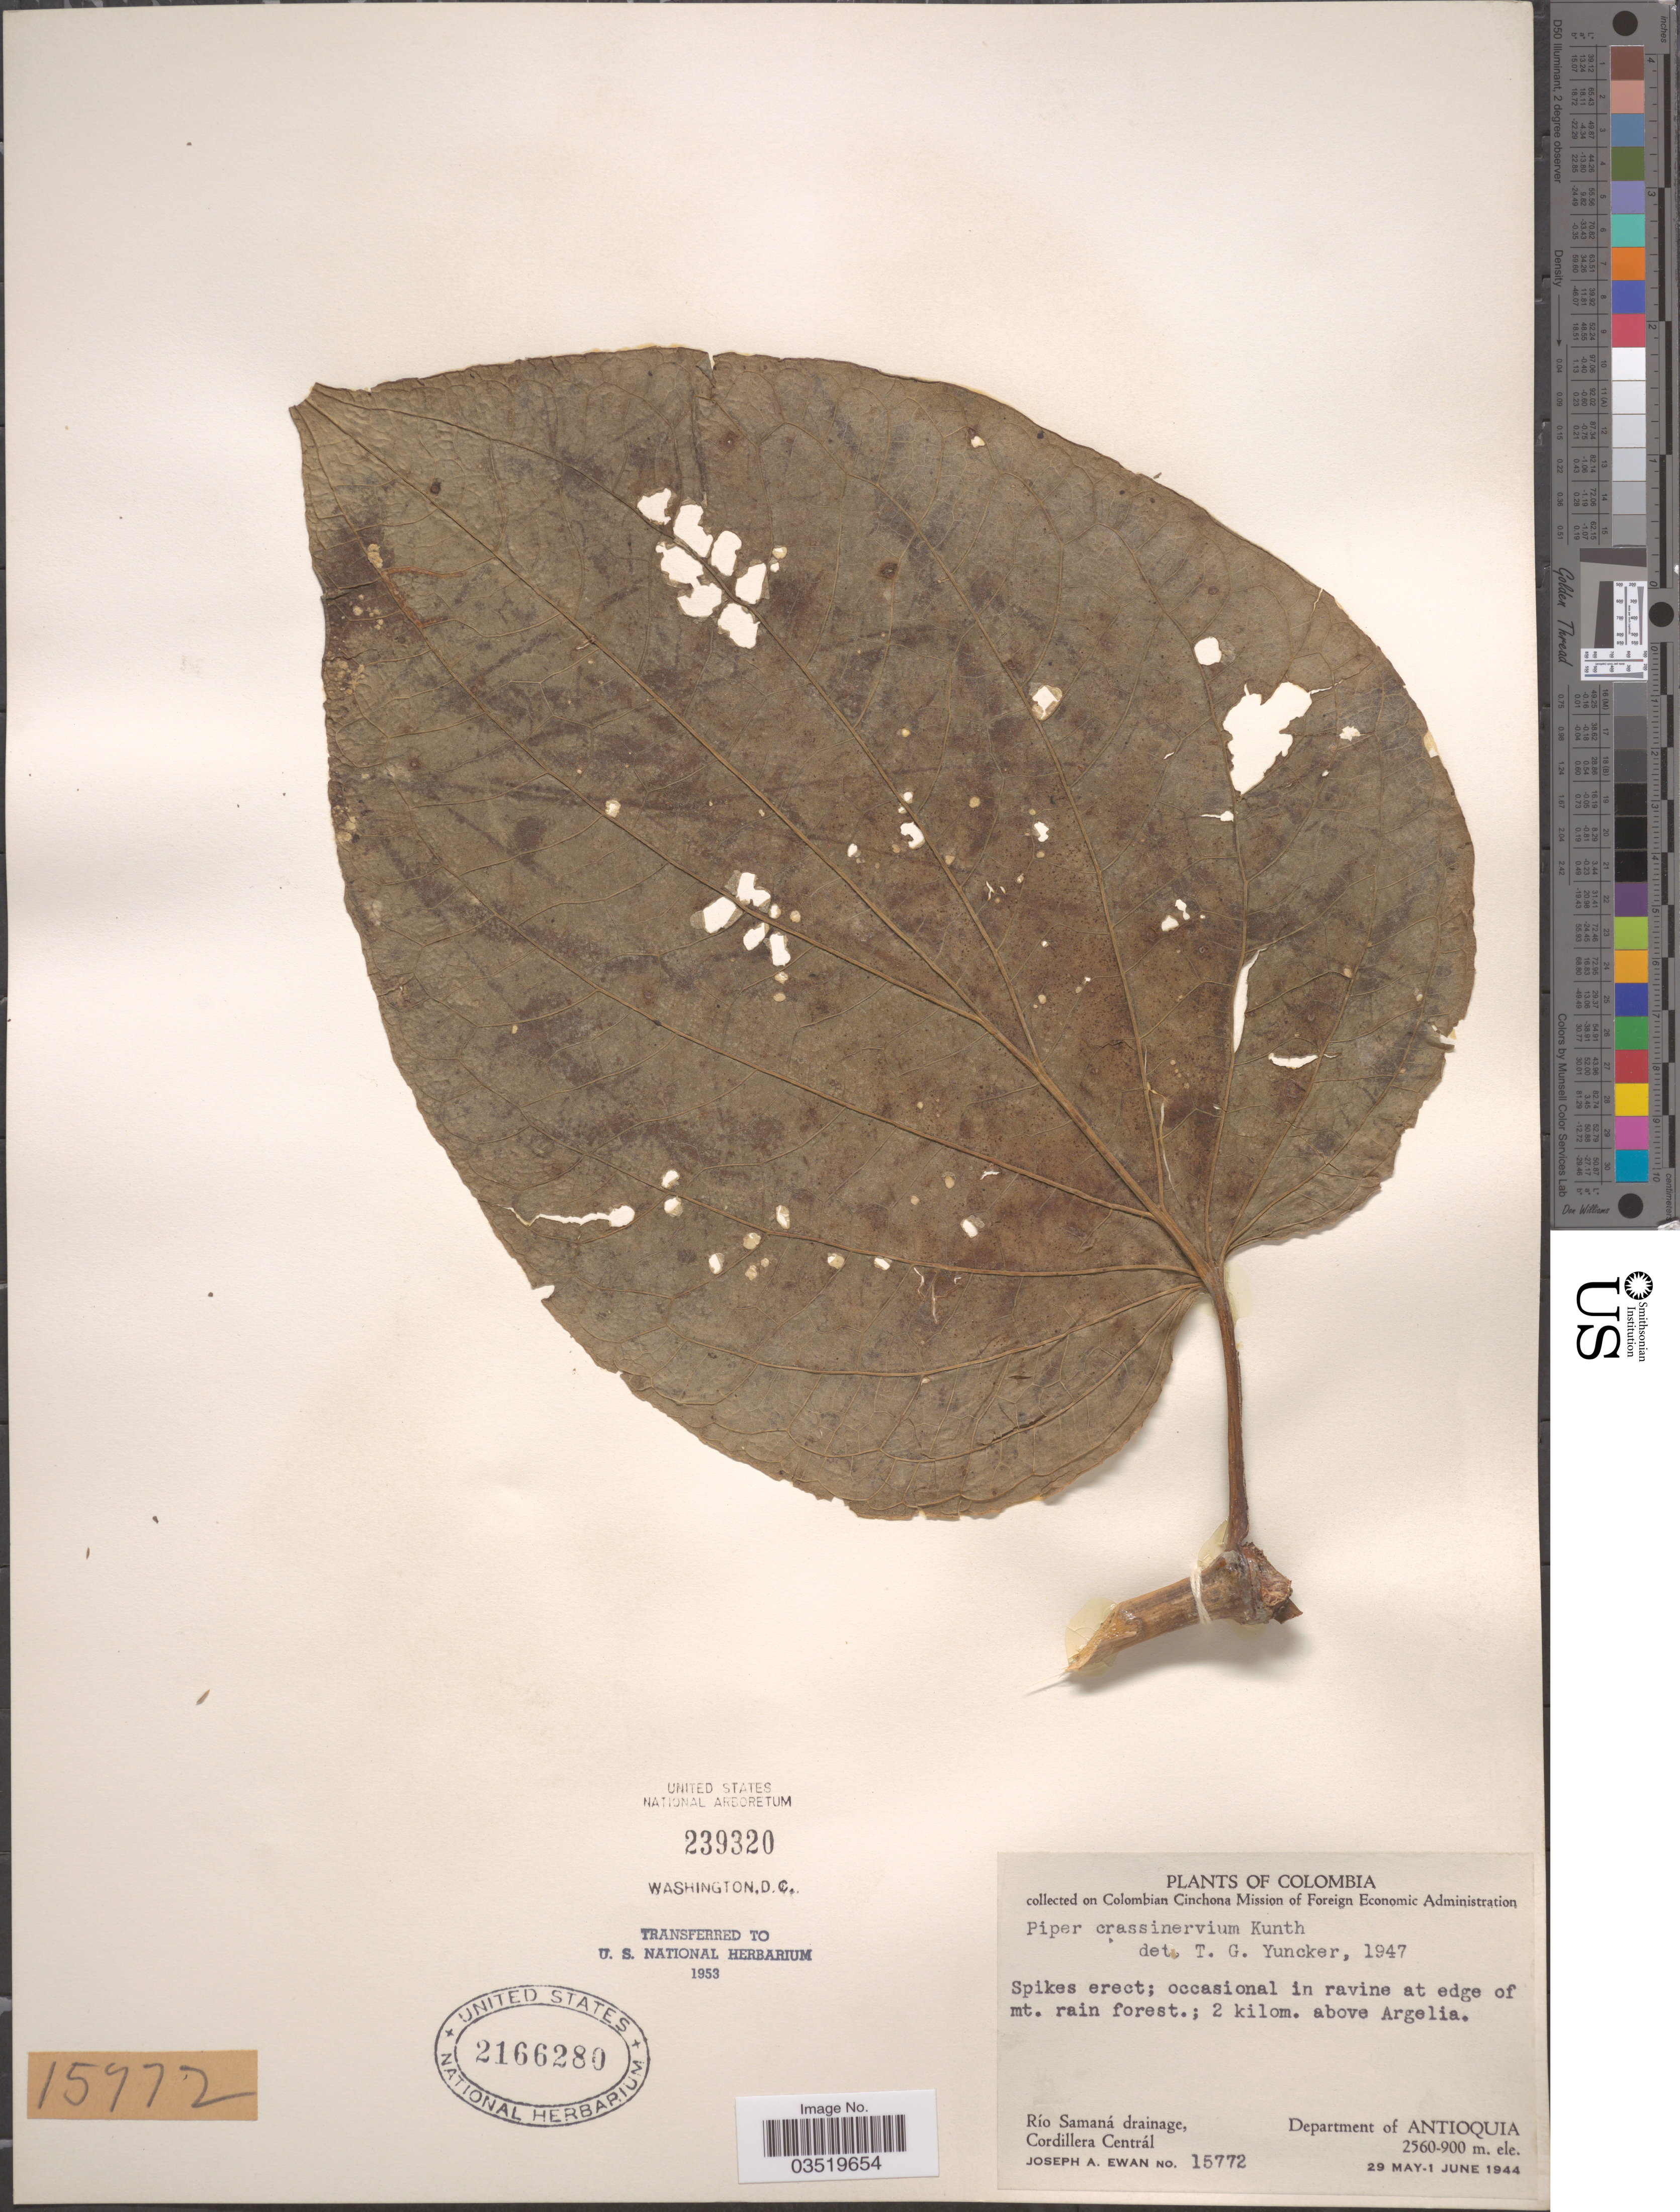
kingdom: Plantae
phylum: Tracheophyta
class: Magnoliopsida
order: Piperales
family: Piperaceae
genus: Piper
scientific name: Piper crassinervium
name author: Kunth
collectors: J. A. Ewan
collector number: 15772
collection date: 1944-05-29/1944-06-01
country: Colombia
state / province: Antioquia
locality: In ravine at edge of mt. rain forest.; 2 kilom. above Argelia. Río Samaná drainage, Cordillera Centrál. Department of Antioquia.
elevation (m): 900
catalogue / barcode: US 2166280